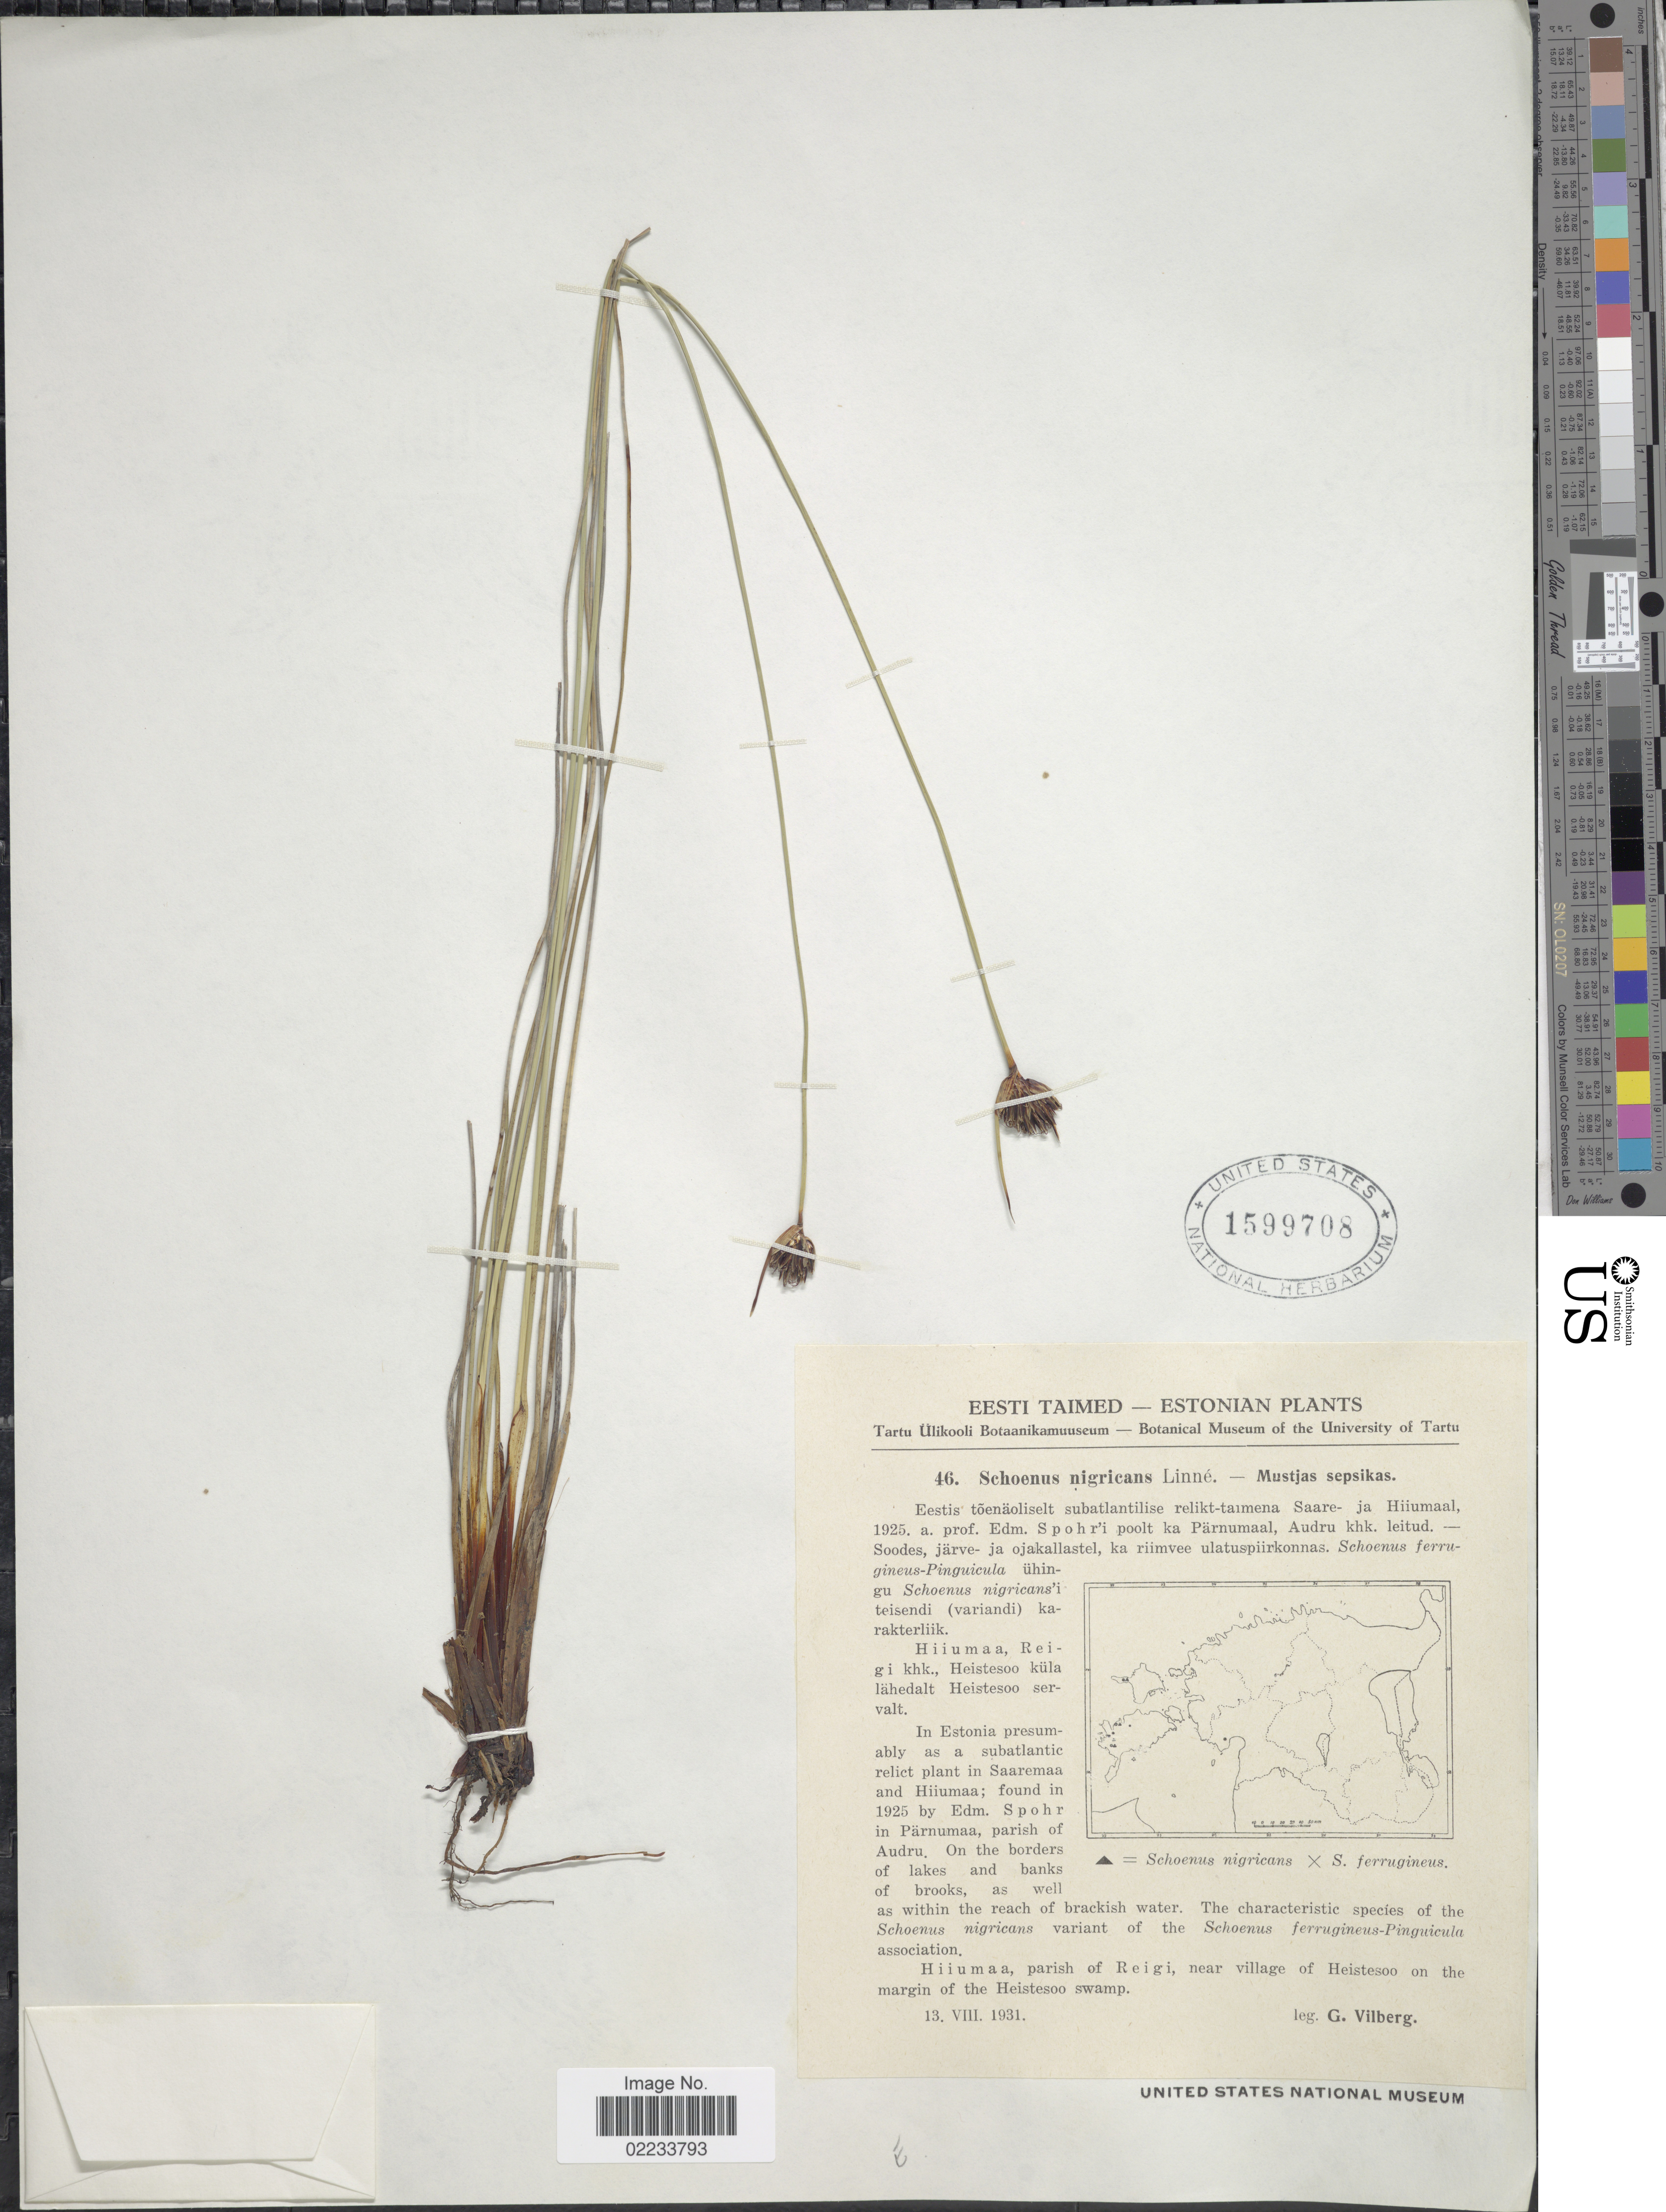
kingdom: Plantae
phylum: Tracheophyta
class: Liliopsida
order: Poales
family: Cyperaceae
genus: Schoenus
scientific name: Schoenus nigricans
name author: L.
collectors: G. Vilberg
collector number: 46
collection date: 1931-08-13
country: Estonia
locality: Hiiumaa, parish of Reigi, near village of Heistesoo on the margin of the Heistesoo swamp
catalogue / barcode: US 1599708